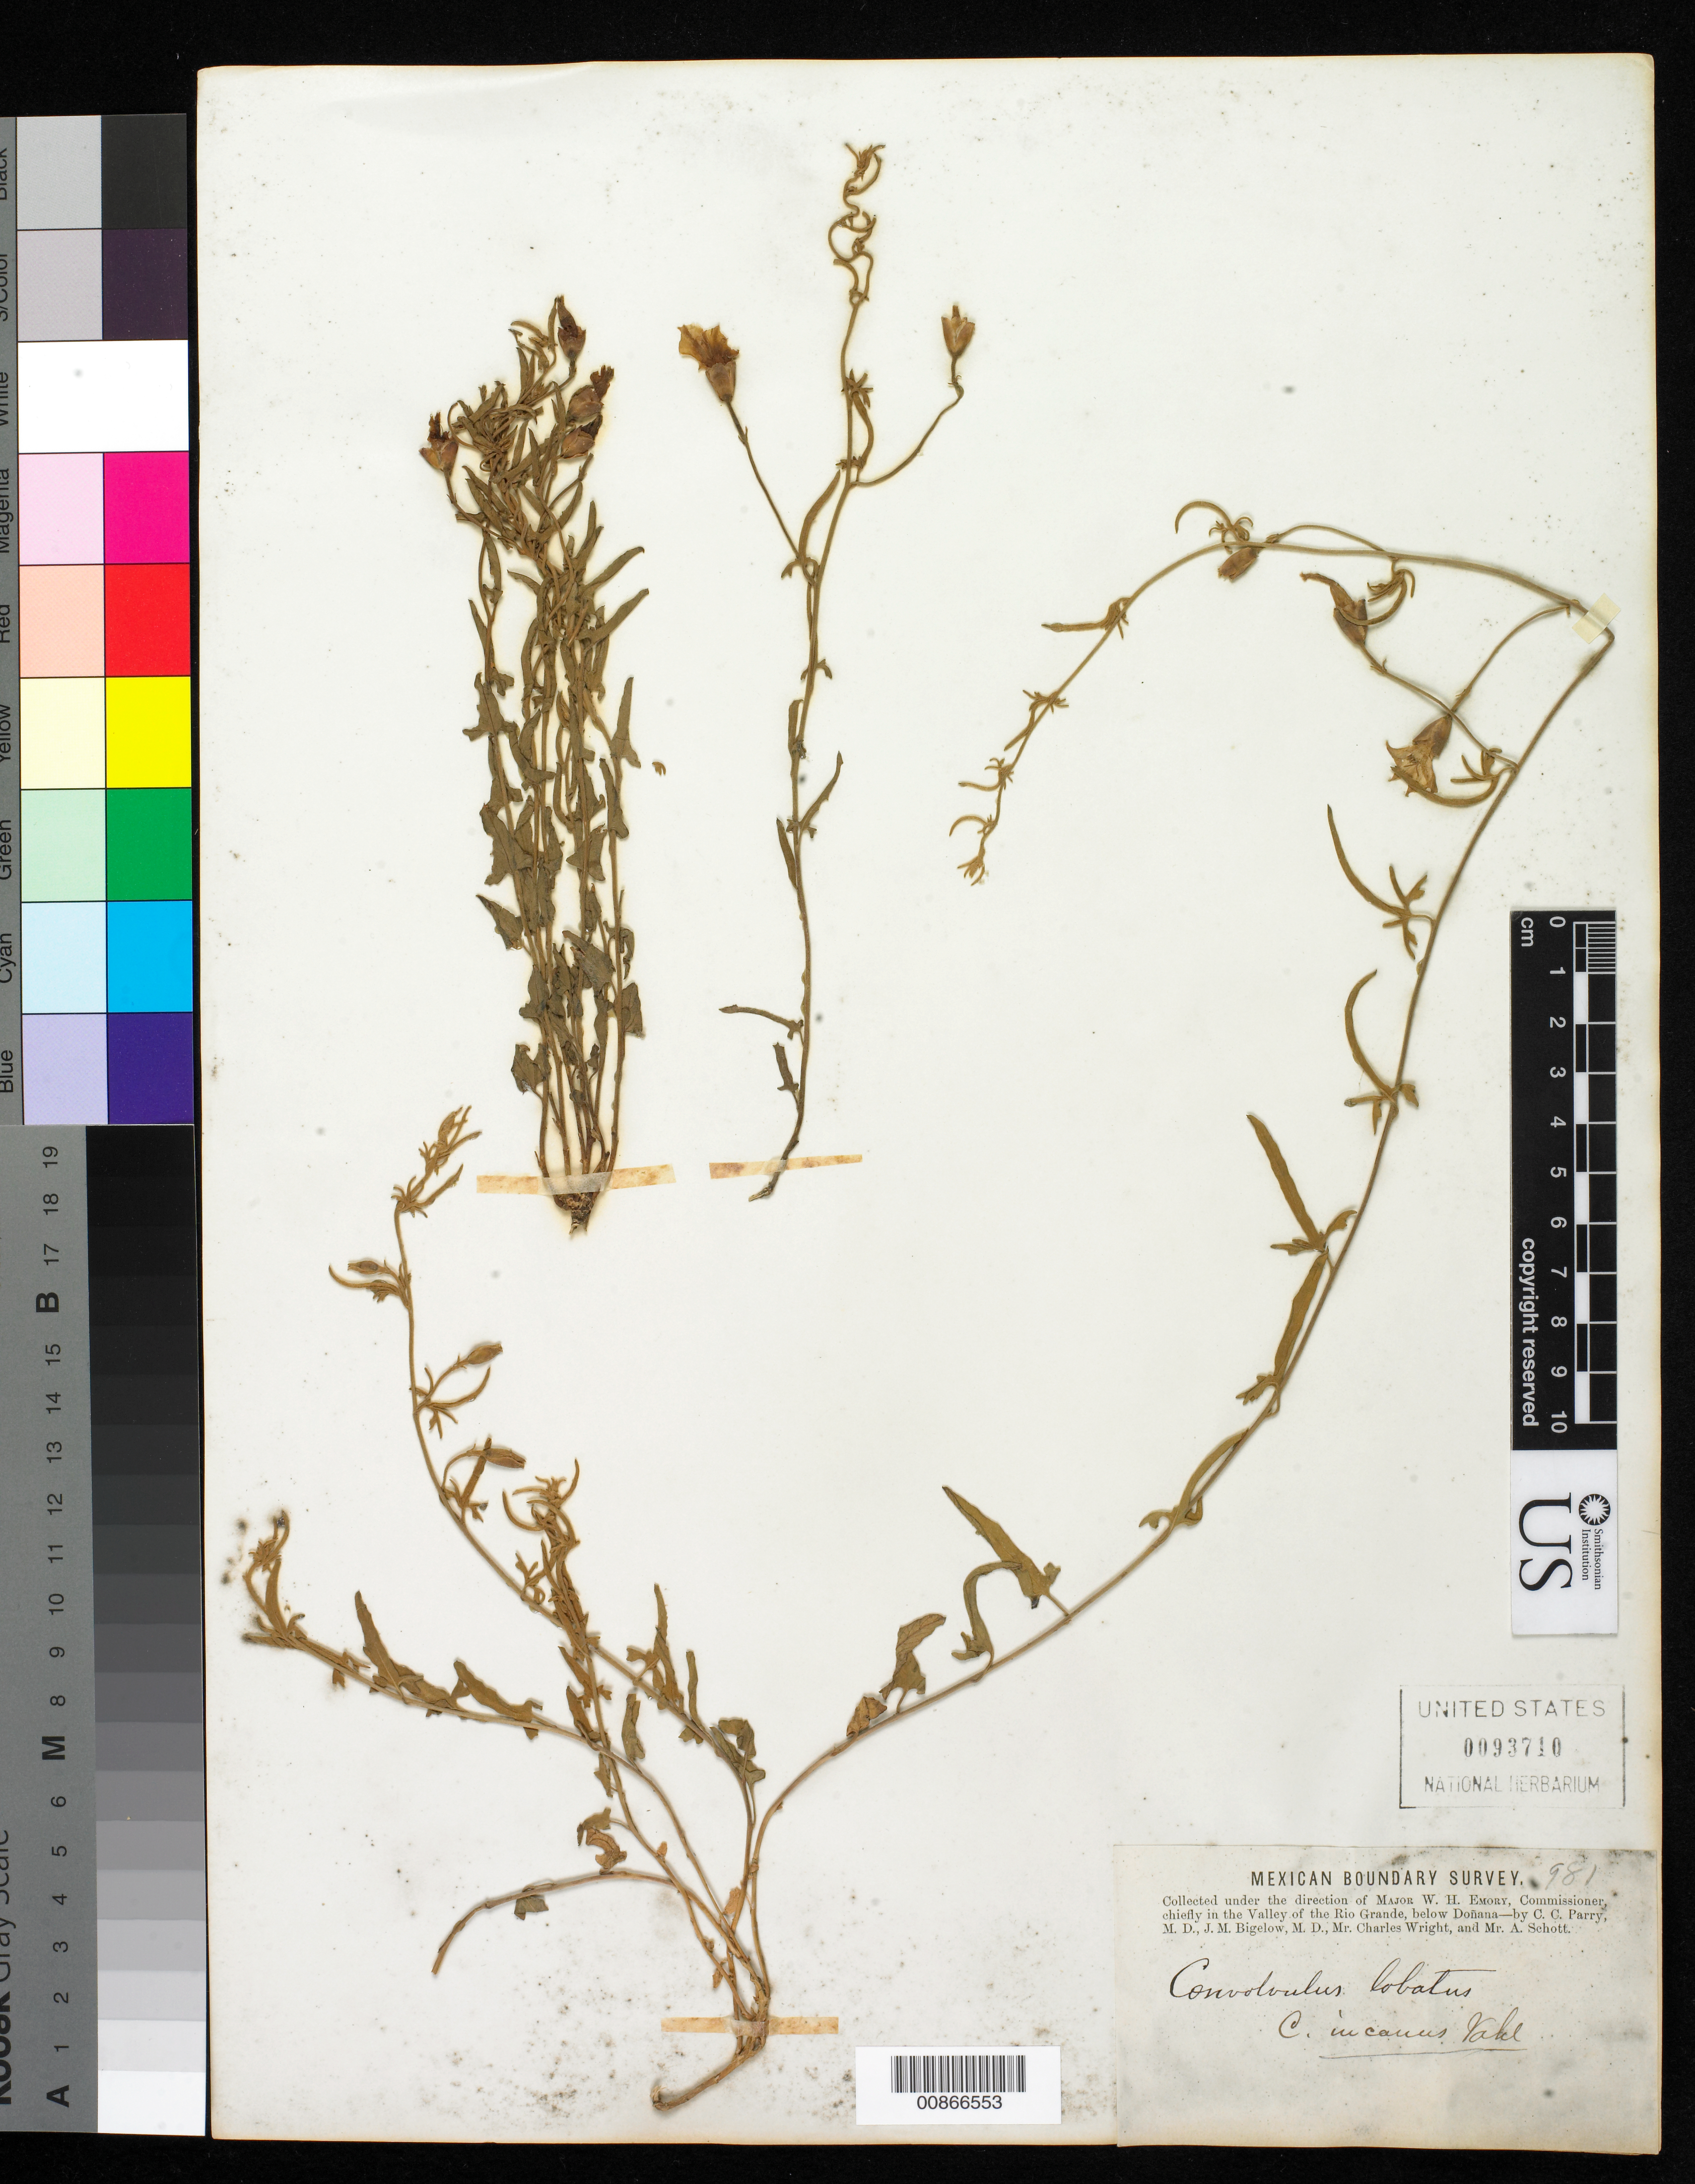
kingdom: Plantae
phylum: Tracheophyta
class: Magnoliopsida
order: Solanales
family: Convolvulaceae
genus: Convolvulus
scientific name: Convolvulus incanus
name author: Vahl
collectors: C. C. Parry, J. M. Bigelow, C. Wright & A. C. V. Schott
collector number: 981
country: United States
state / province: New Mexico / Texas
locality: Valley of the Rio Grande, below Doñana.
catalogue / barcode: US 93710